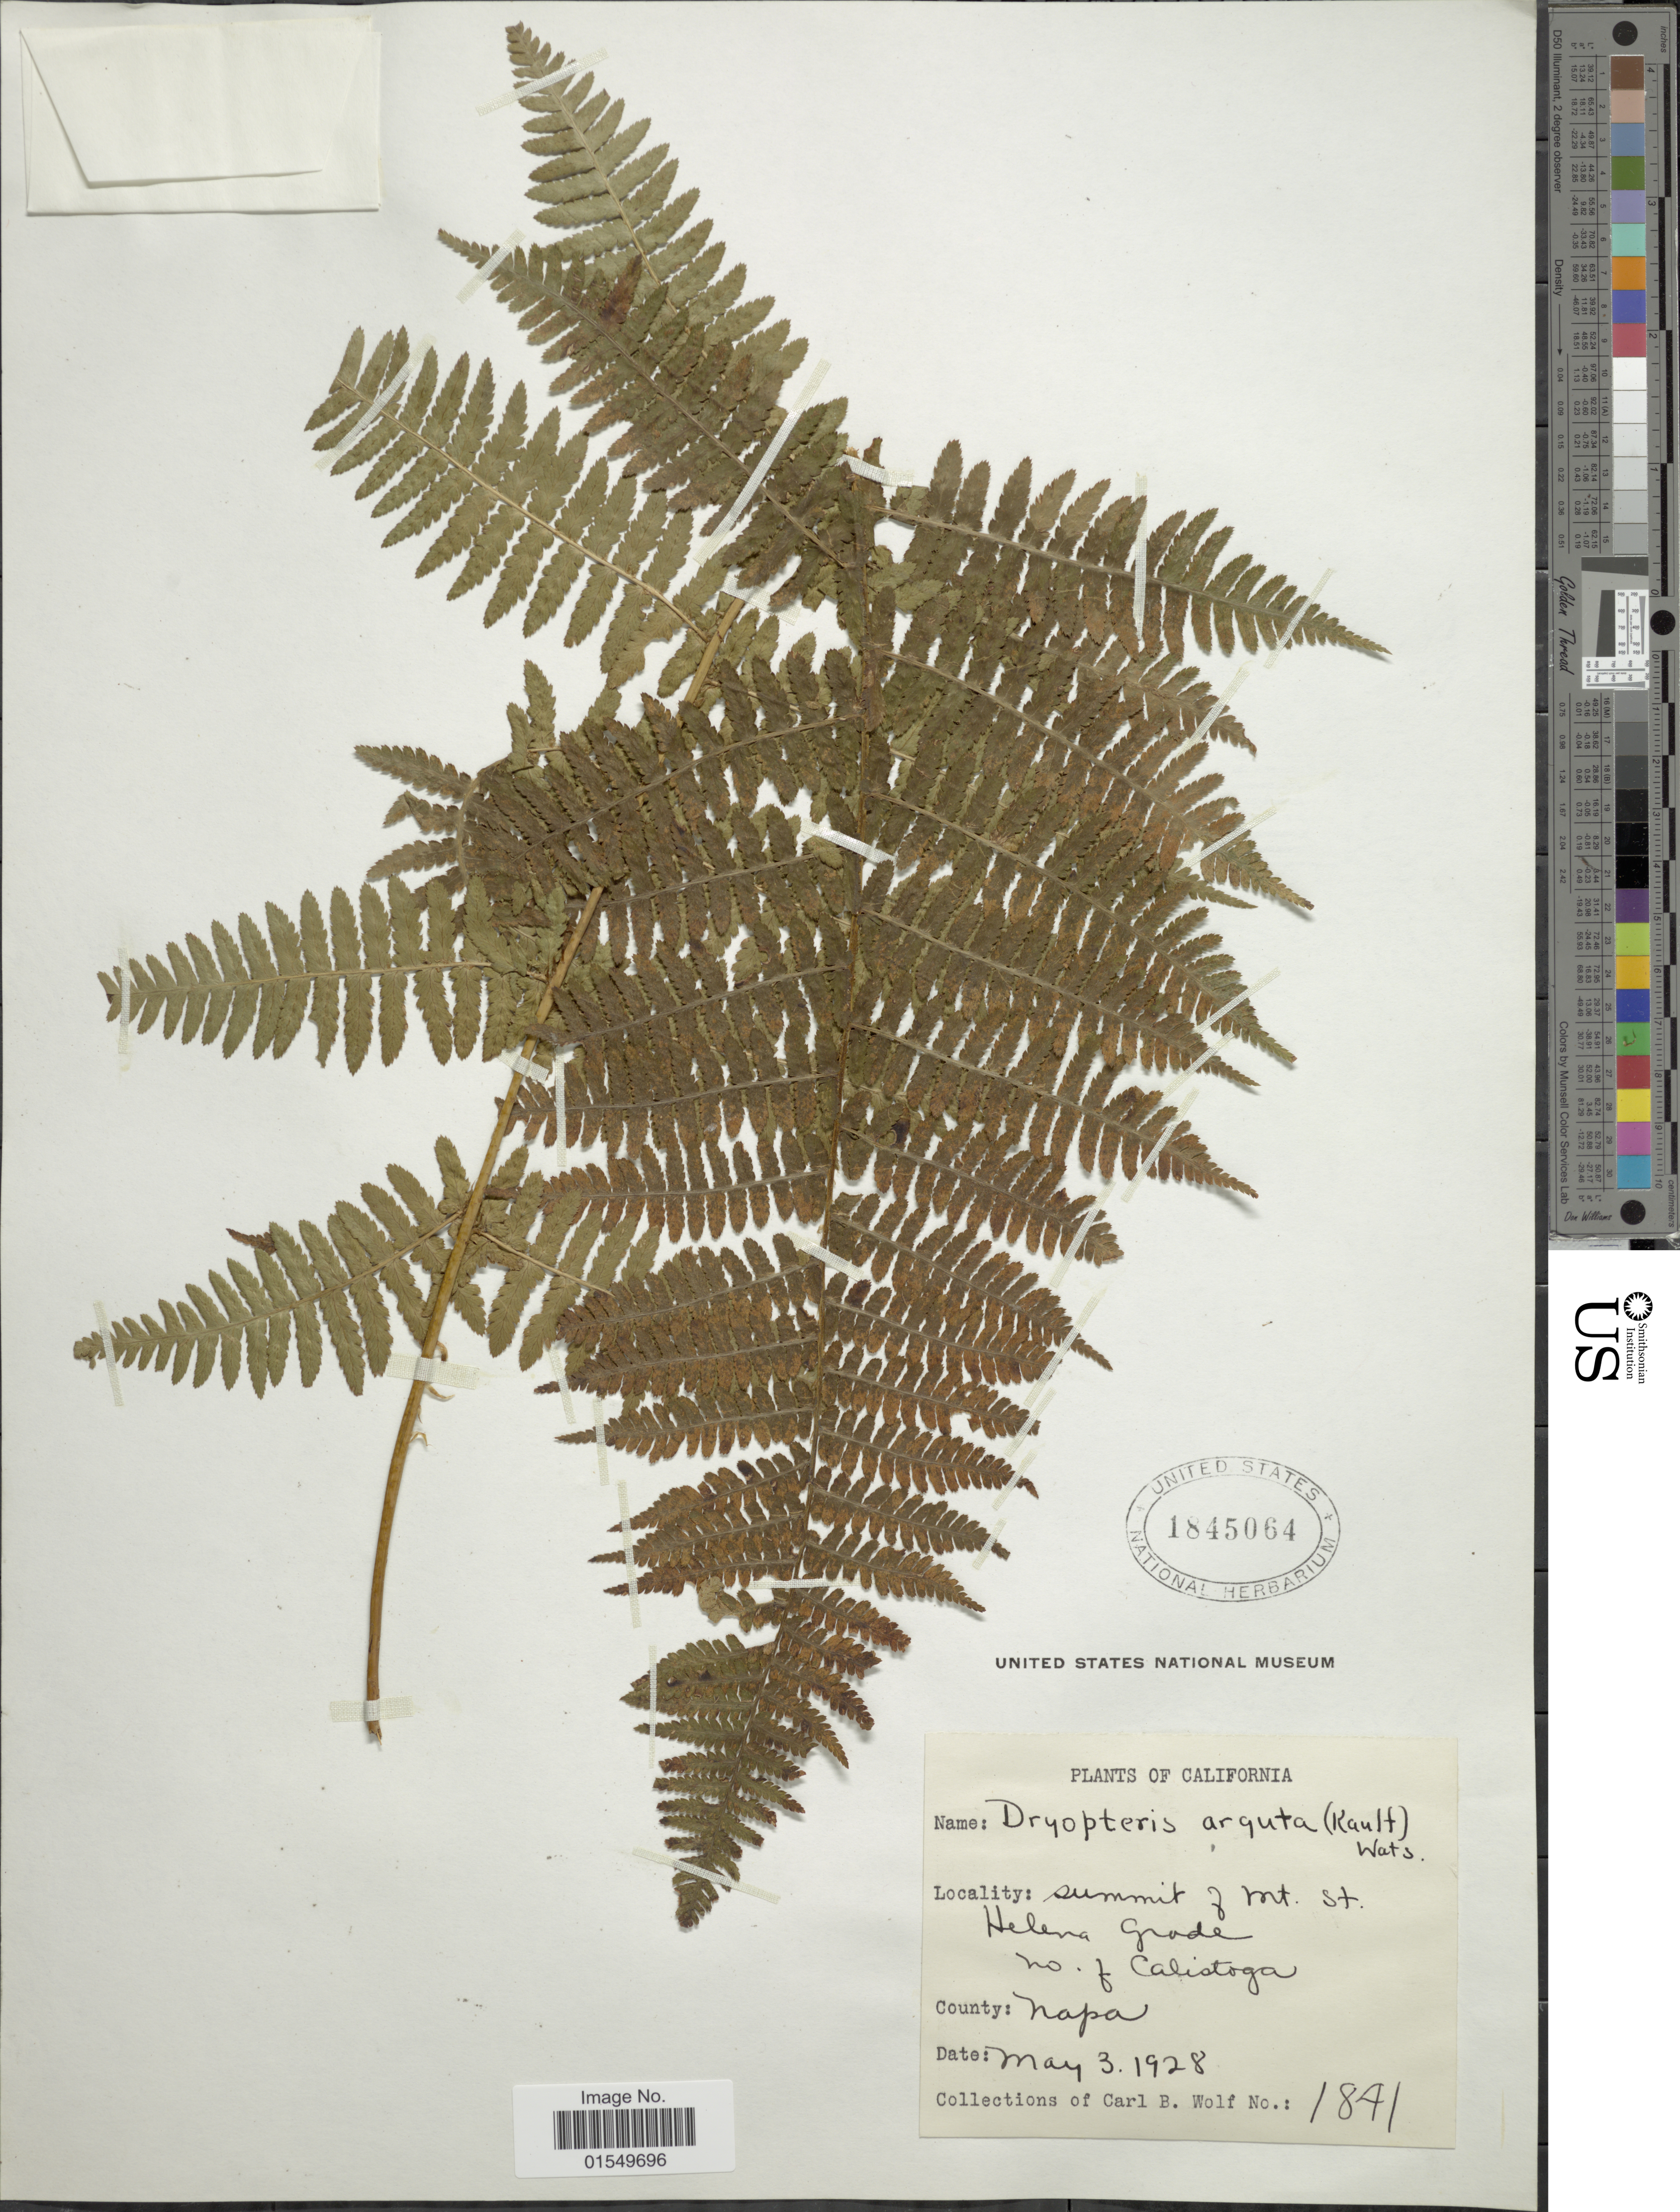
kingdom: Plantae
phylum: Tracheophyta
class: Polypodiopsida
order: Polypodiales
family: Dryopteridaceae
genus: Dryopteris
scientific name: Dryopteris arguta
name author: (Kaulf.) Maxon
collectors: C. B. Wolf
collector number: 1841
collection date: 1928-05-03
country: United States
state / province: California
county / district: Napa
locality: Summit of Mt. St. Helena Grode, no f Calistoga, County Napa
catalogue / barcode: US 1845064